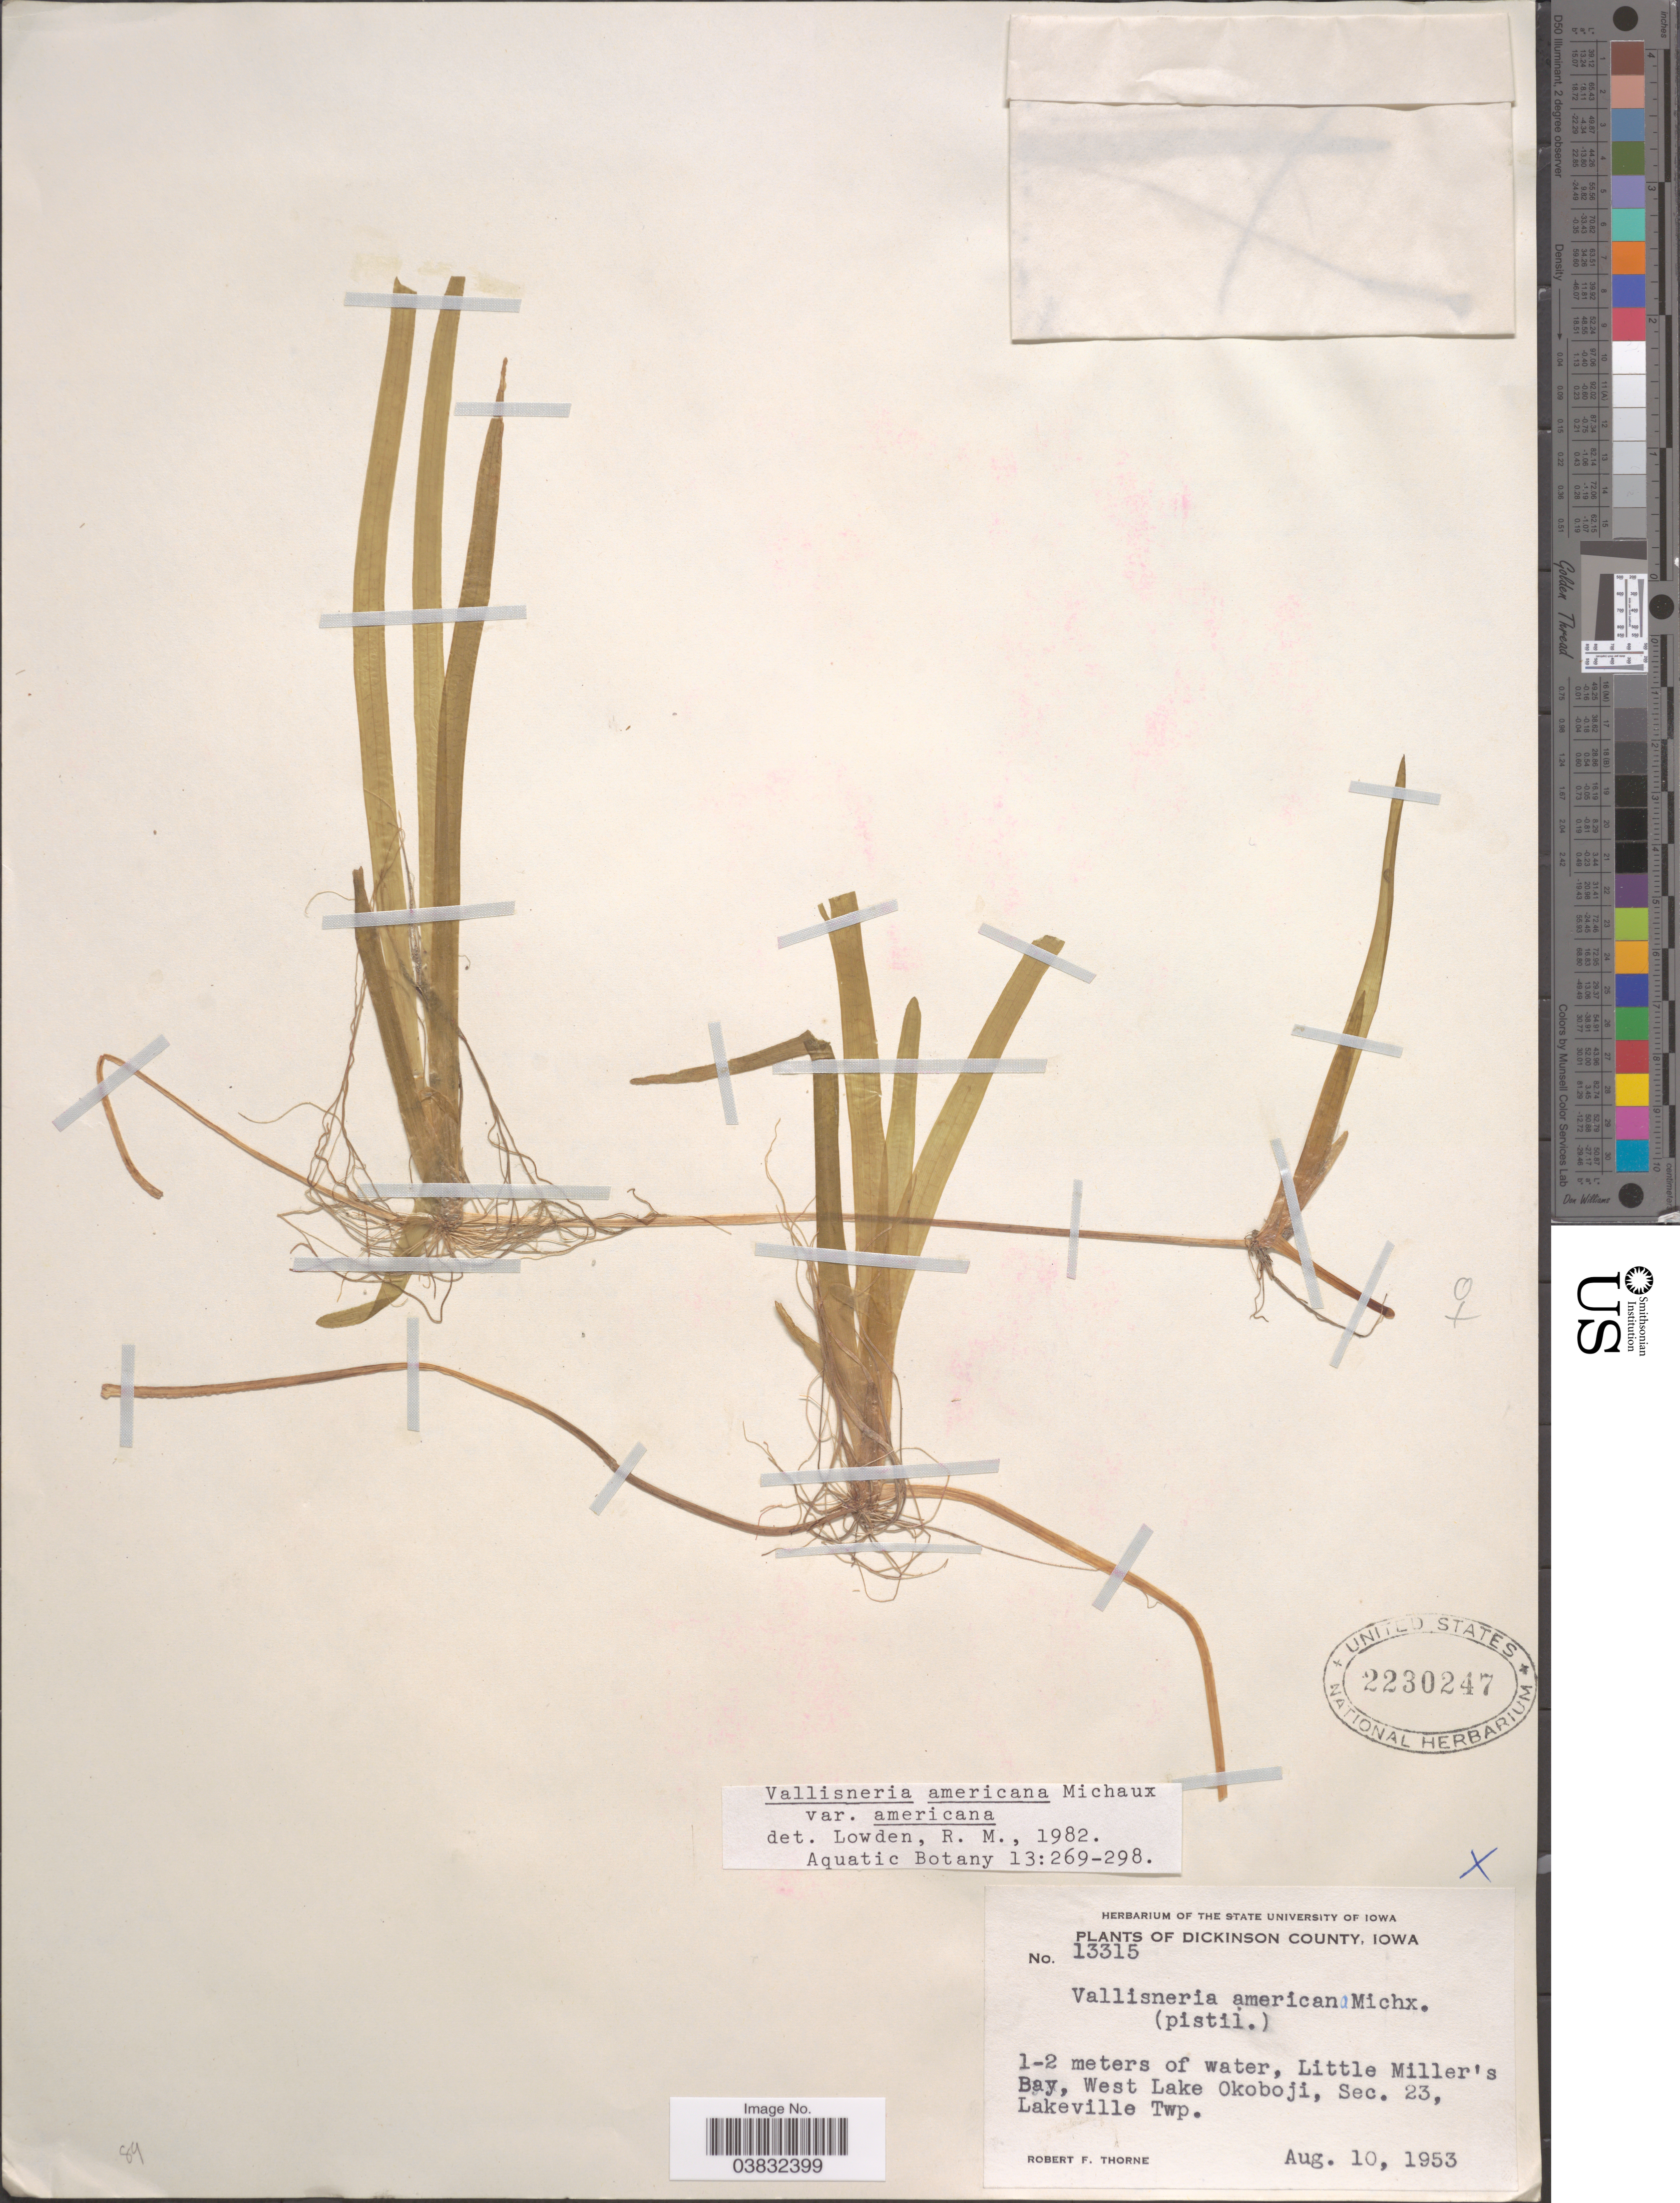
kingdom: Plantae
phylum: Tracheophyta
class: Liliopsida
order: Alismatales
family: Hydrocharitaceae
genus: Vallisneria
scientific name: Vallisneria americana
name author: Michx.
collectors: R. F. Thorne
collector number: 13315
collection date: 1953-08-10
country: United States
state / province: Iowa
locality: Dickinson County. Little Miller's Bay, West Lake Okoboji, Sec. 23, Lakeville Twp.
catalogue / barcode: US 2230247